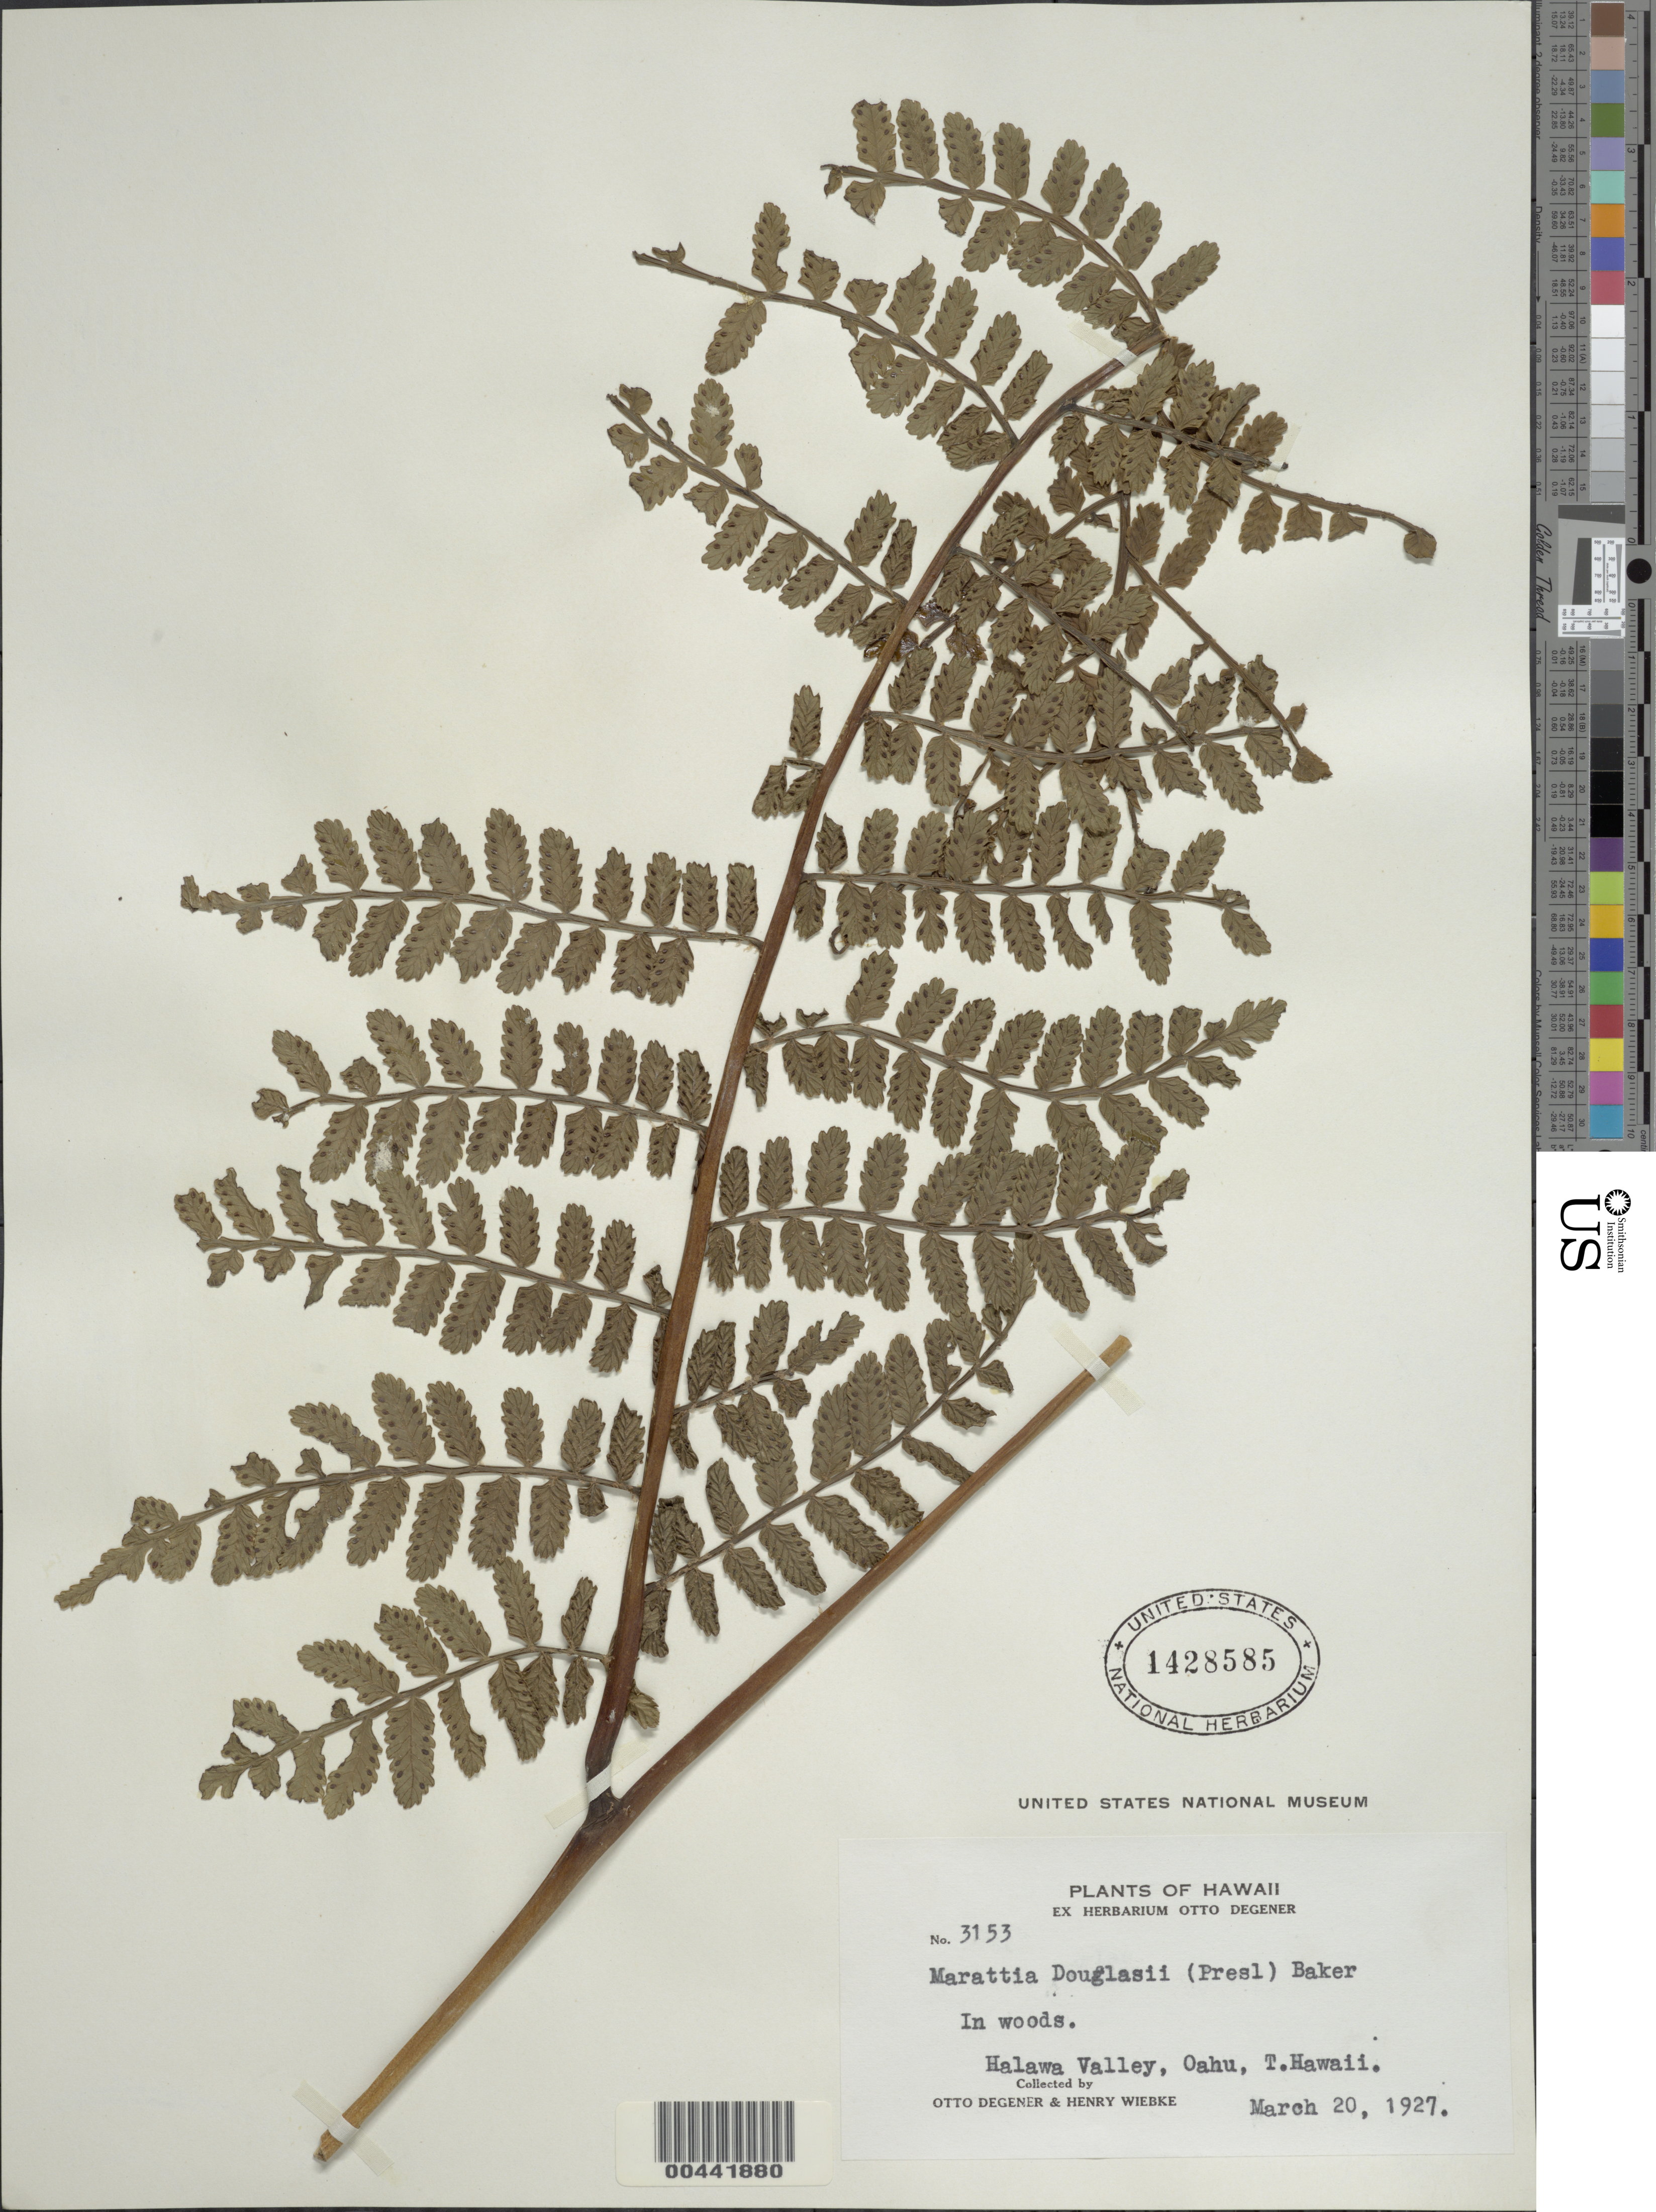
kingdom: Plantae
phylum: Tracheophyta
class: Polypodiopsida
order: Marattiales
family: Marattiaceae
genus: Marattia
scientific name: Marattia douglasii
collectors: O. Degener & H. Wiebke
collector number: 3153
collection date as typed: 20 Mar 1927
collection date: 1927-03-20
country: United States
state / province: Hawaii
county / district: Honolulu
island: Oahu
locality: Halawa Valley, Oahu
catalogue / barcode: US 1428585